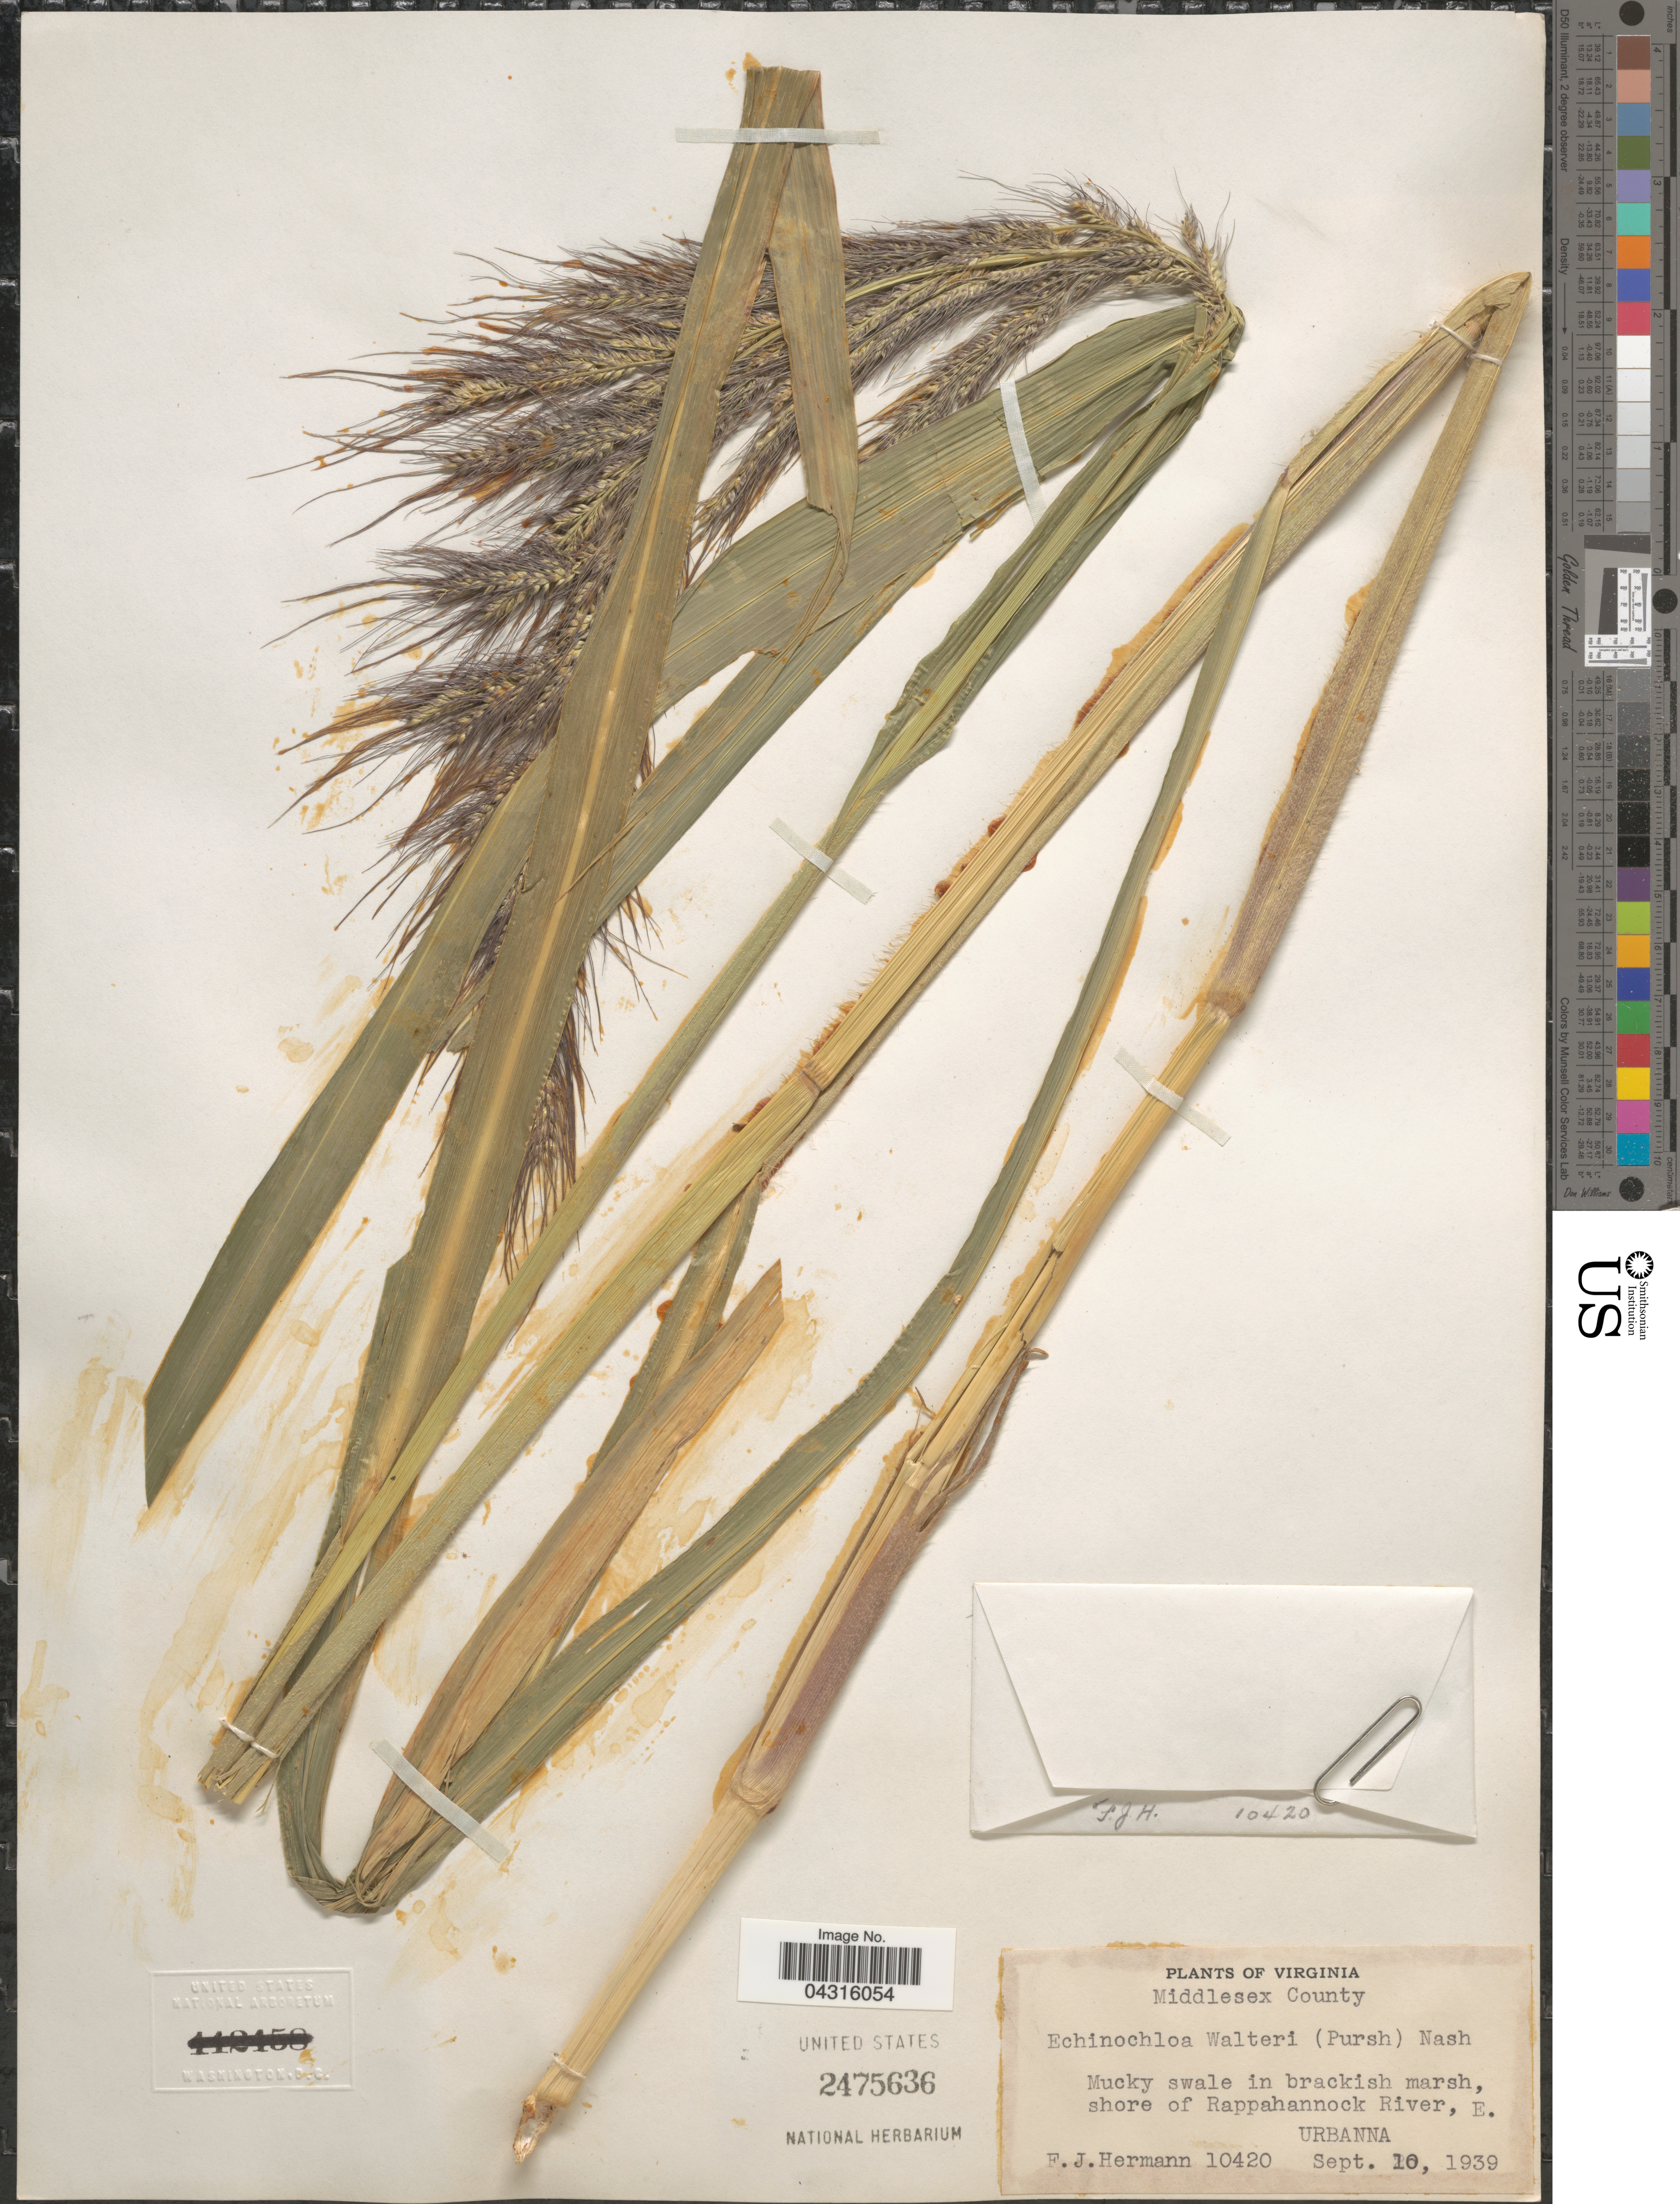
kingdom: Plantae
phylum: Tracheophyta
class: Liliopsida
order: Poales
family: Poaceae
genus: Echinochloa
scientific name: Echinochloa walteri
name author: (Pursh) A. Heller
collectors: F. J. Hermann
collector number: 10420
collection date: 1939-09-10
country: United States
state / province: Virginia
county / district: Middlesex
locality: Middlesex County. Mucky swale in brackish marsh, shore of Rappahannock River, E. Urbanna.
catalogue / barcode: US 2475636